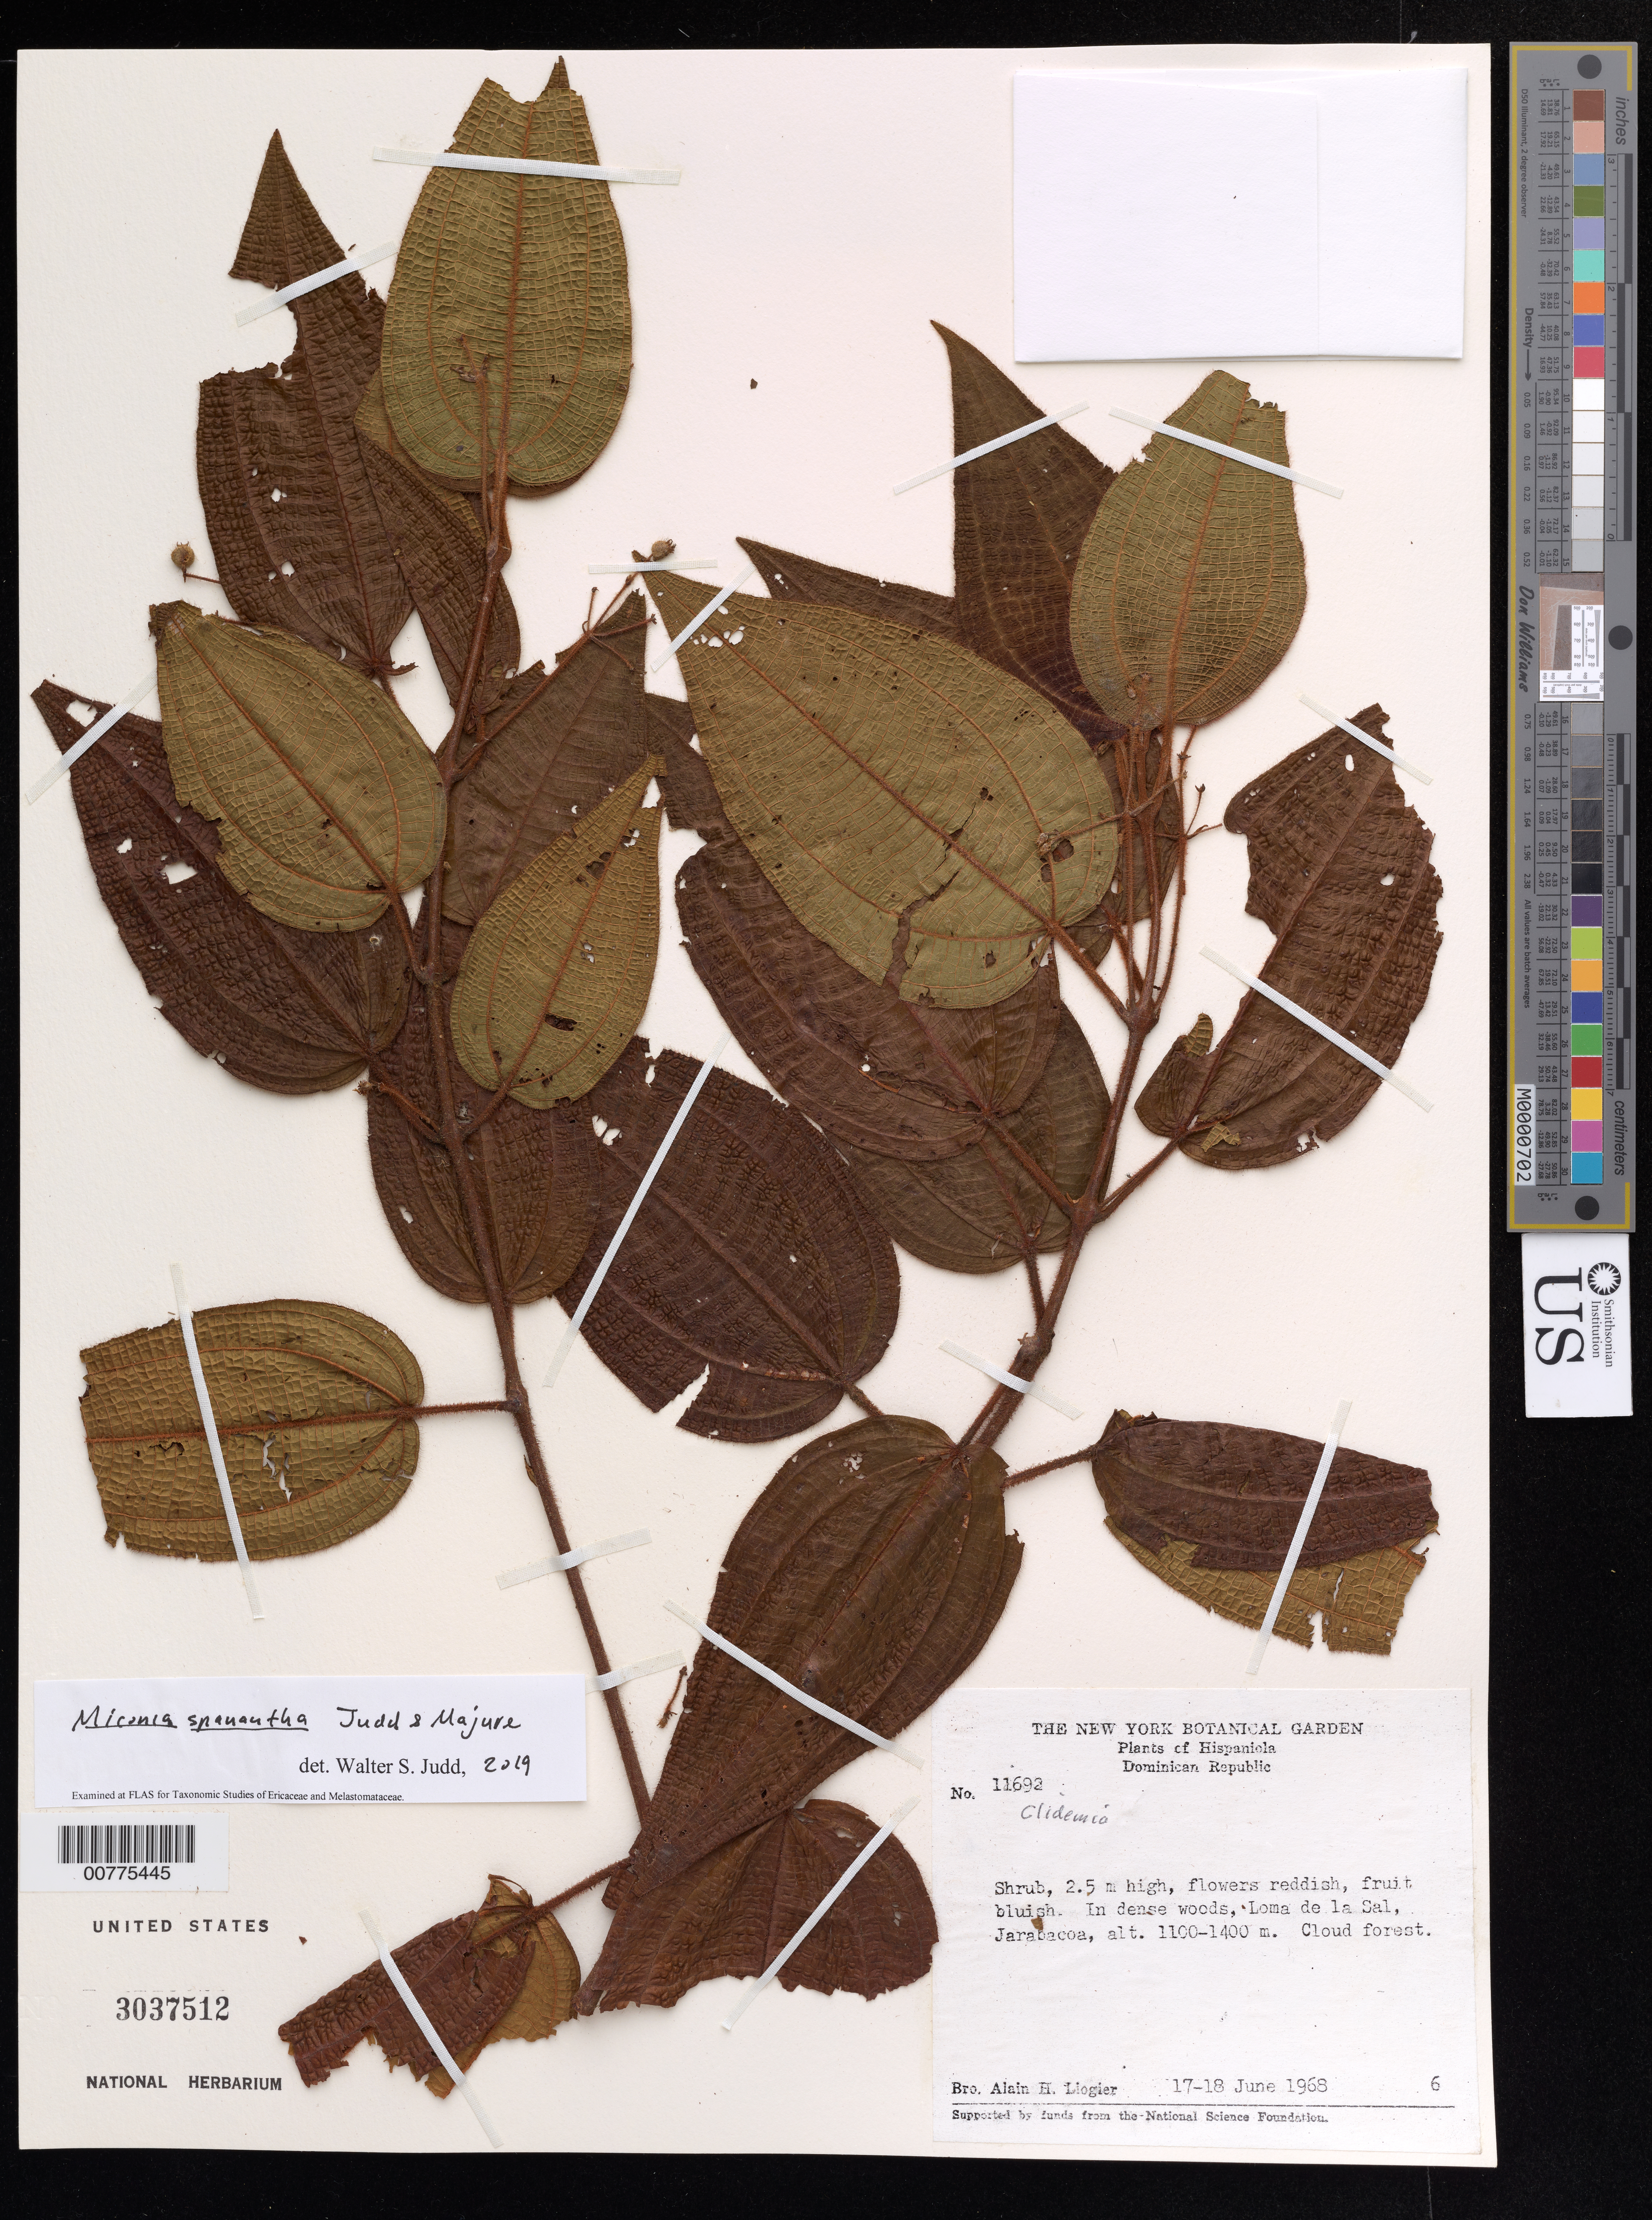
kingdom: Plantae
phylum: Tracheophyta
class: Magnoliopsida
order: Myrtales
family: Melastomataceae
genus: Miconia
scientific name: Miconia spanantha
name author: Judd & Majure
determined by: Judd, Walter S.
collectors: A. H. Liogier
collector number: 11692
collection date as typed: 17 Jun 1968 to 18 Jun 1968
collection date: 1968-06-17/1968-06-18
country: Dominican Republic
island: Hispaniola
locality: Jarabacoa, Loma de la Sal.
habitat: Cloud forest, dense woods.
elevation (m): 1100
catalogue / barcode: US 3037512